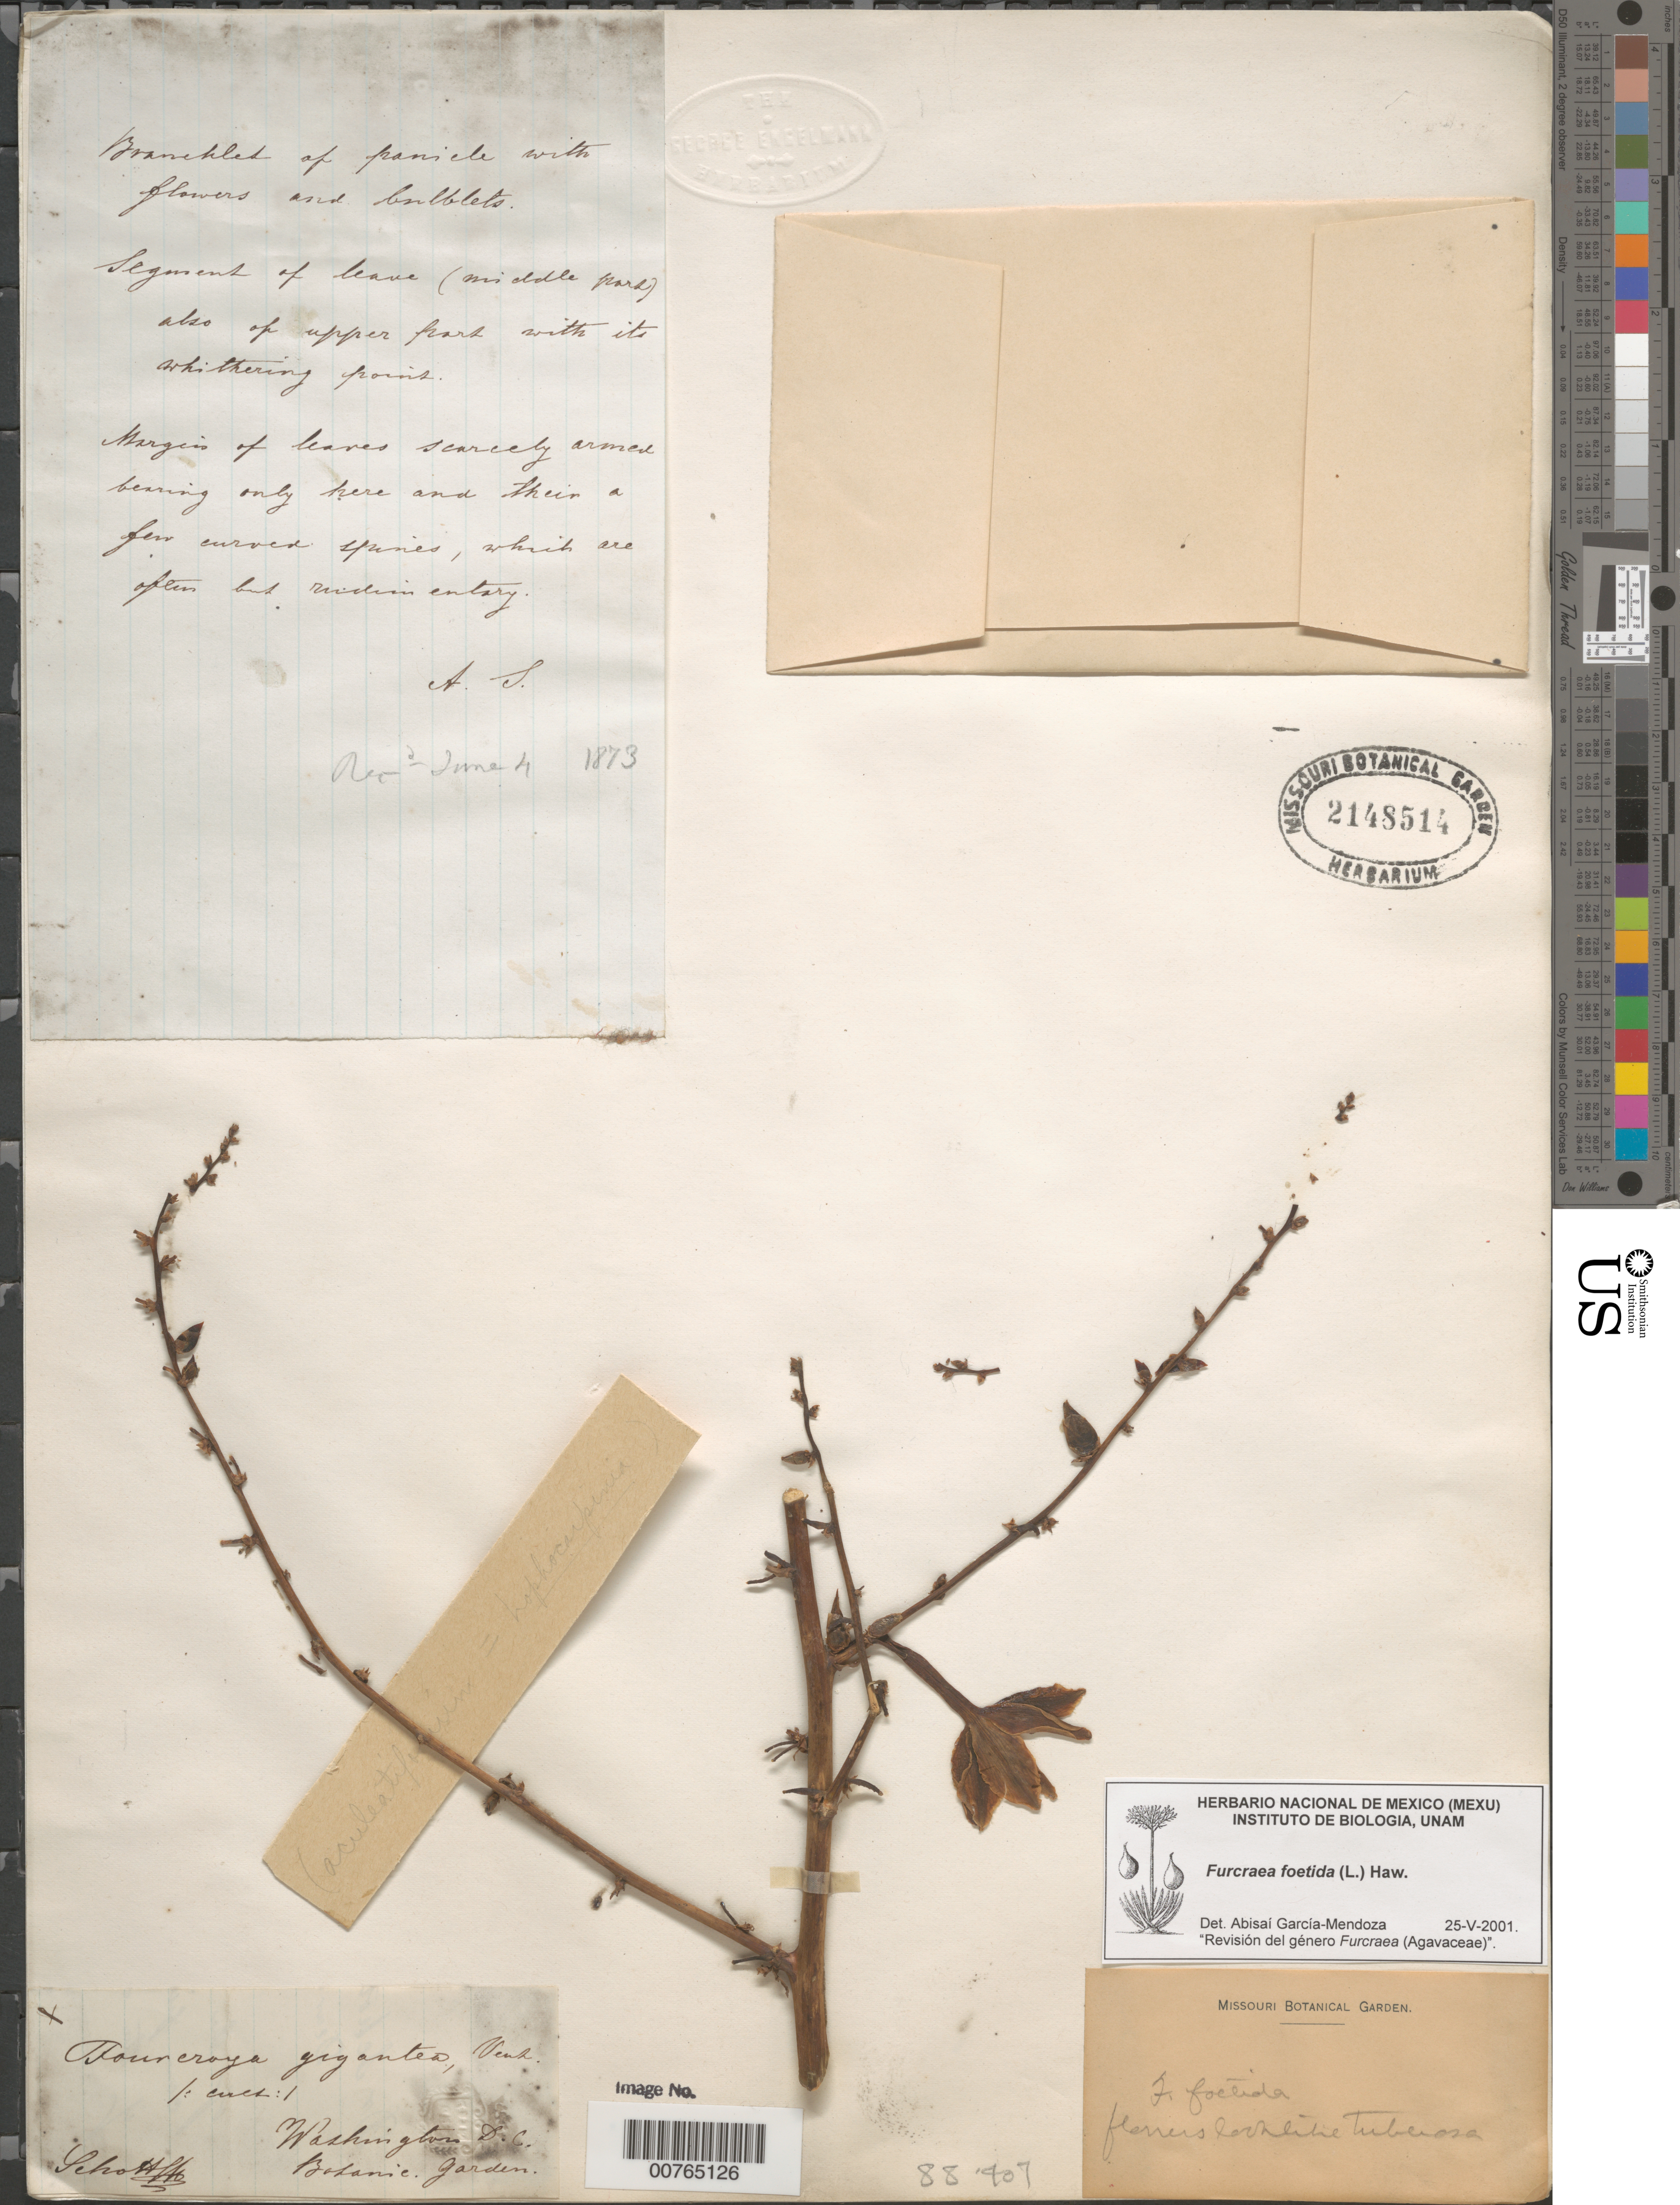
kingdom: Plantae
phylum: Tracheophyta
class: Liliopsida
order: Asparagales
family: Asparagaceae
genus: Furcraea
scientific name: Furcraea foetida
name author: (L.) Haw.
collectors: A. C. V. Schott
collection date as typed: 04 Jun 1873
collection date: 1873-06-04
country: United States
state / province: District of Columbia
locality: U.S. Botanic Garden, Washington, D.C.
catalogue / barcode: US 2148514